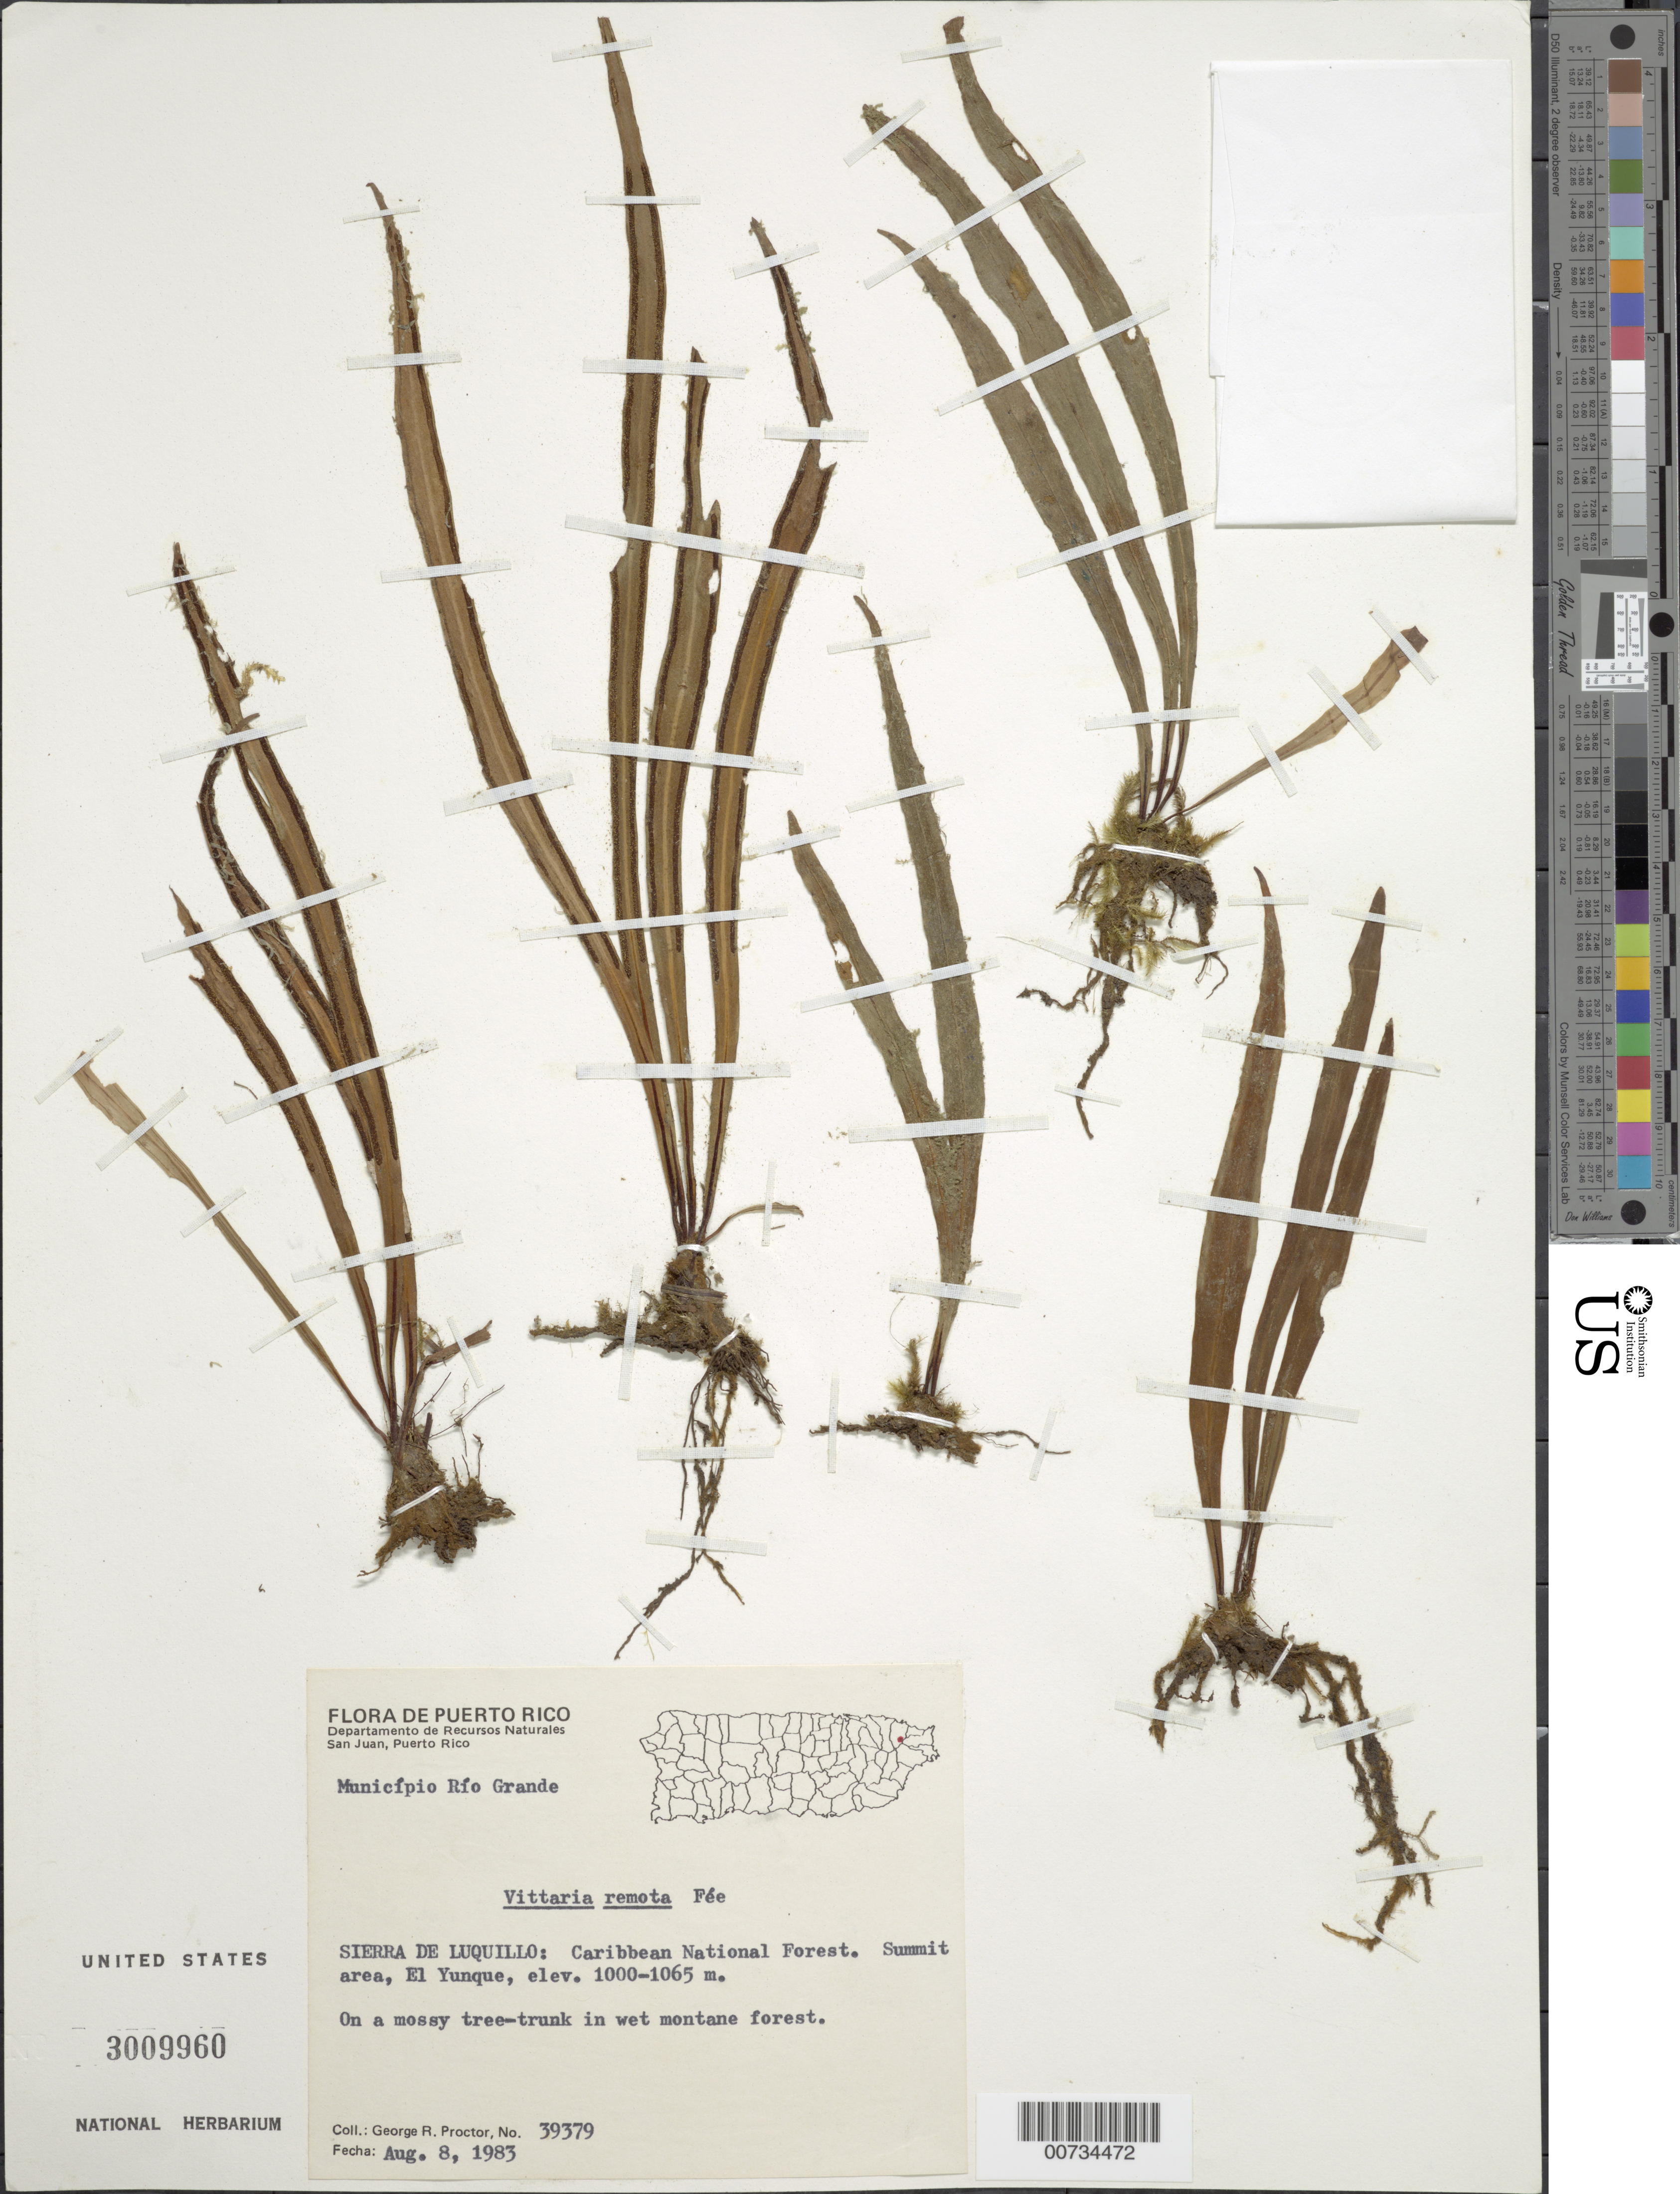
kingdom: Plantae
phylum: Tracheophyta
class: Polypodiopsida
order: Polypodiales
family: Pteridaceae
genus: Radiovittaria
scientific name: Radiovittaria remota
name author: (Fée) E.H. Crane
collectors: G. R. Proctor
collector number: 39379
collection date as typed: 08 Aug 1983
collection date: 1983-08-08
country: Puerto Rico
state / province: Río Grande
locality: Mun. Río Grande, Sierra de Luquillo: Carib. Natl. Forest, summit area of El Yunque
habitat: On a mossy tree-trunk in wet mountain forest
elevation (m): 1000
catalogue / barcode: US 3009960